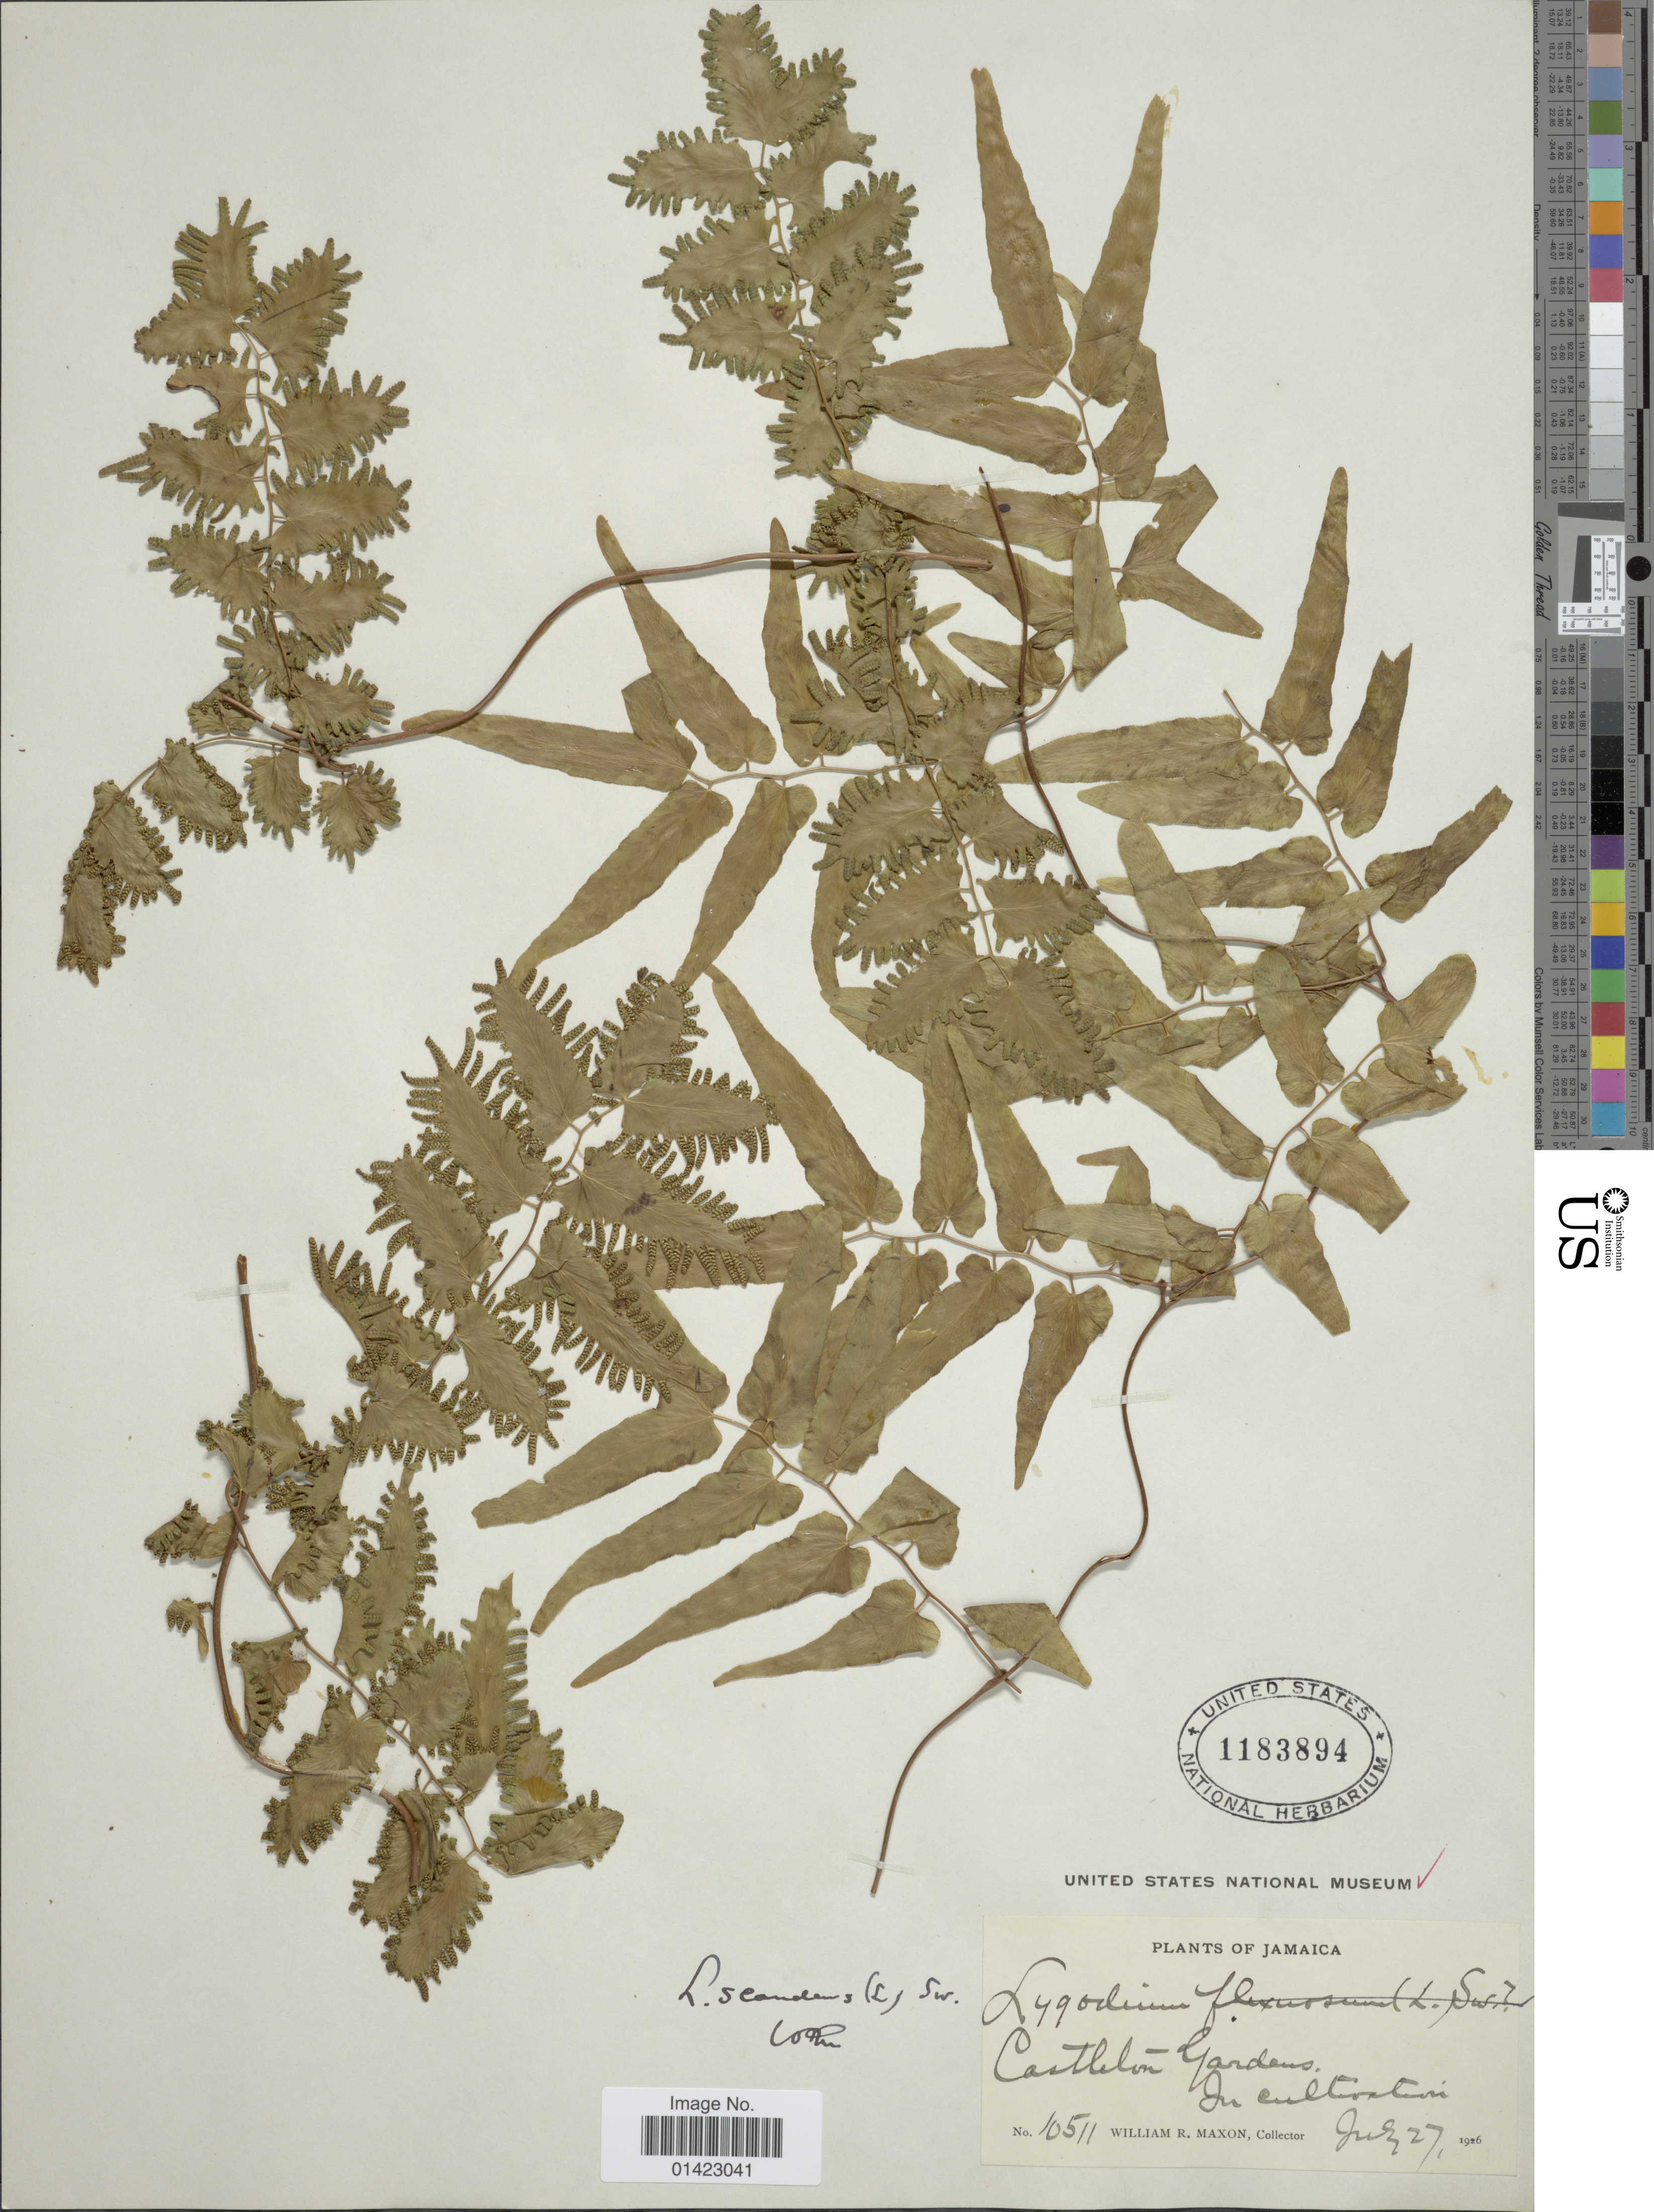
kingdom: Plantae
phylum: Tracheophyta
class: Polypodiopsida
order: Schizaeales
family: Lygodiaceae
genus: Lygodium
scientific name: Lygodium microphyllum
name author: (Cav.) R. Br.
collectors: W. R. Maxon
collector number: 10511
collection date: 1926-07-27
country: Jamaica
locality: Castleton Garden, in cultivation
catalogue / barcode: US 1183894